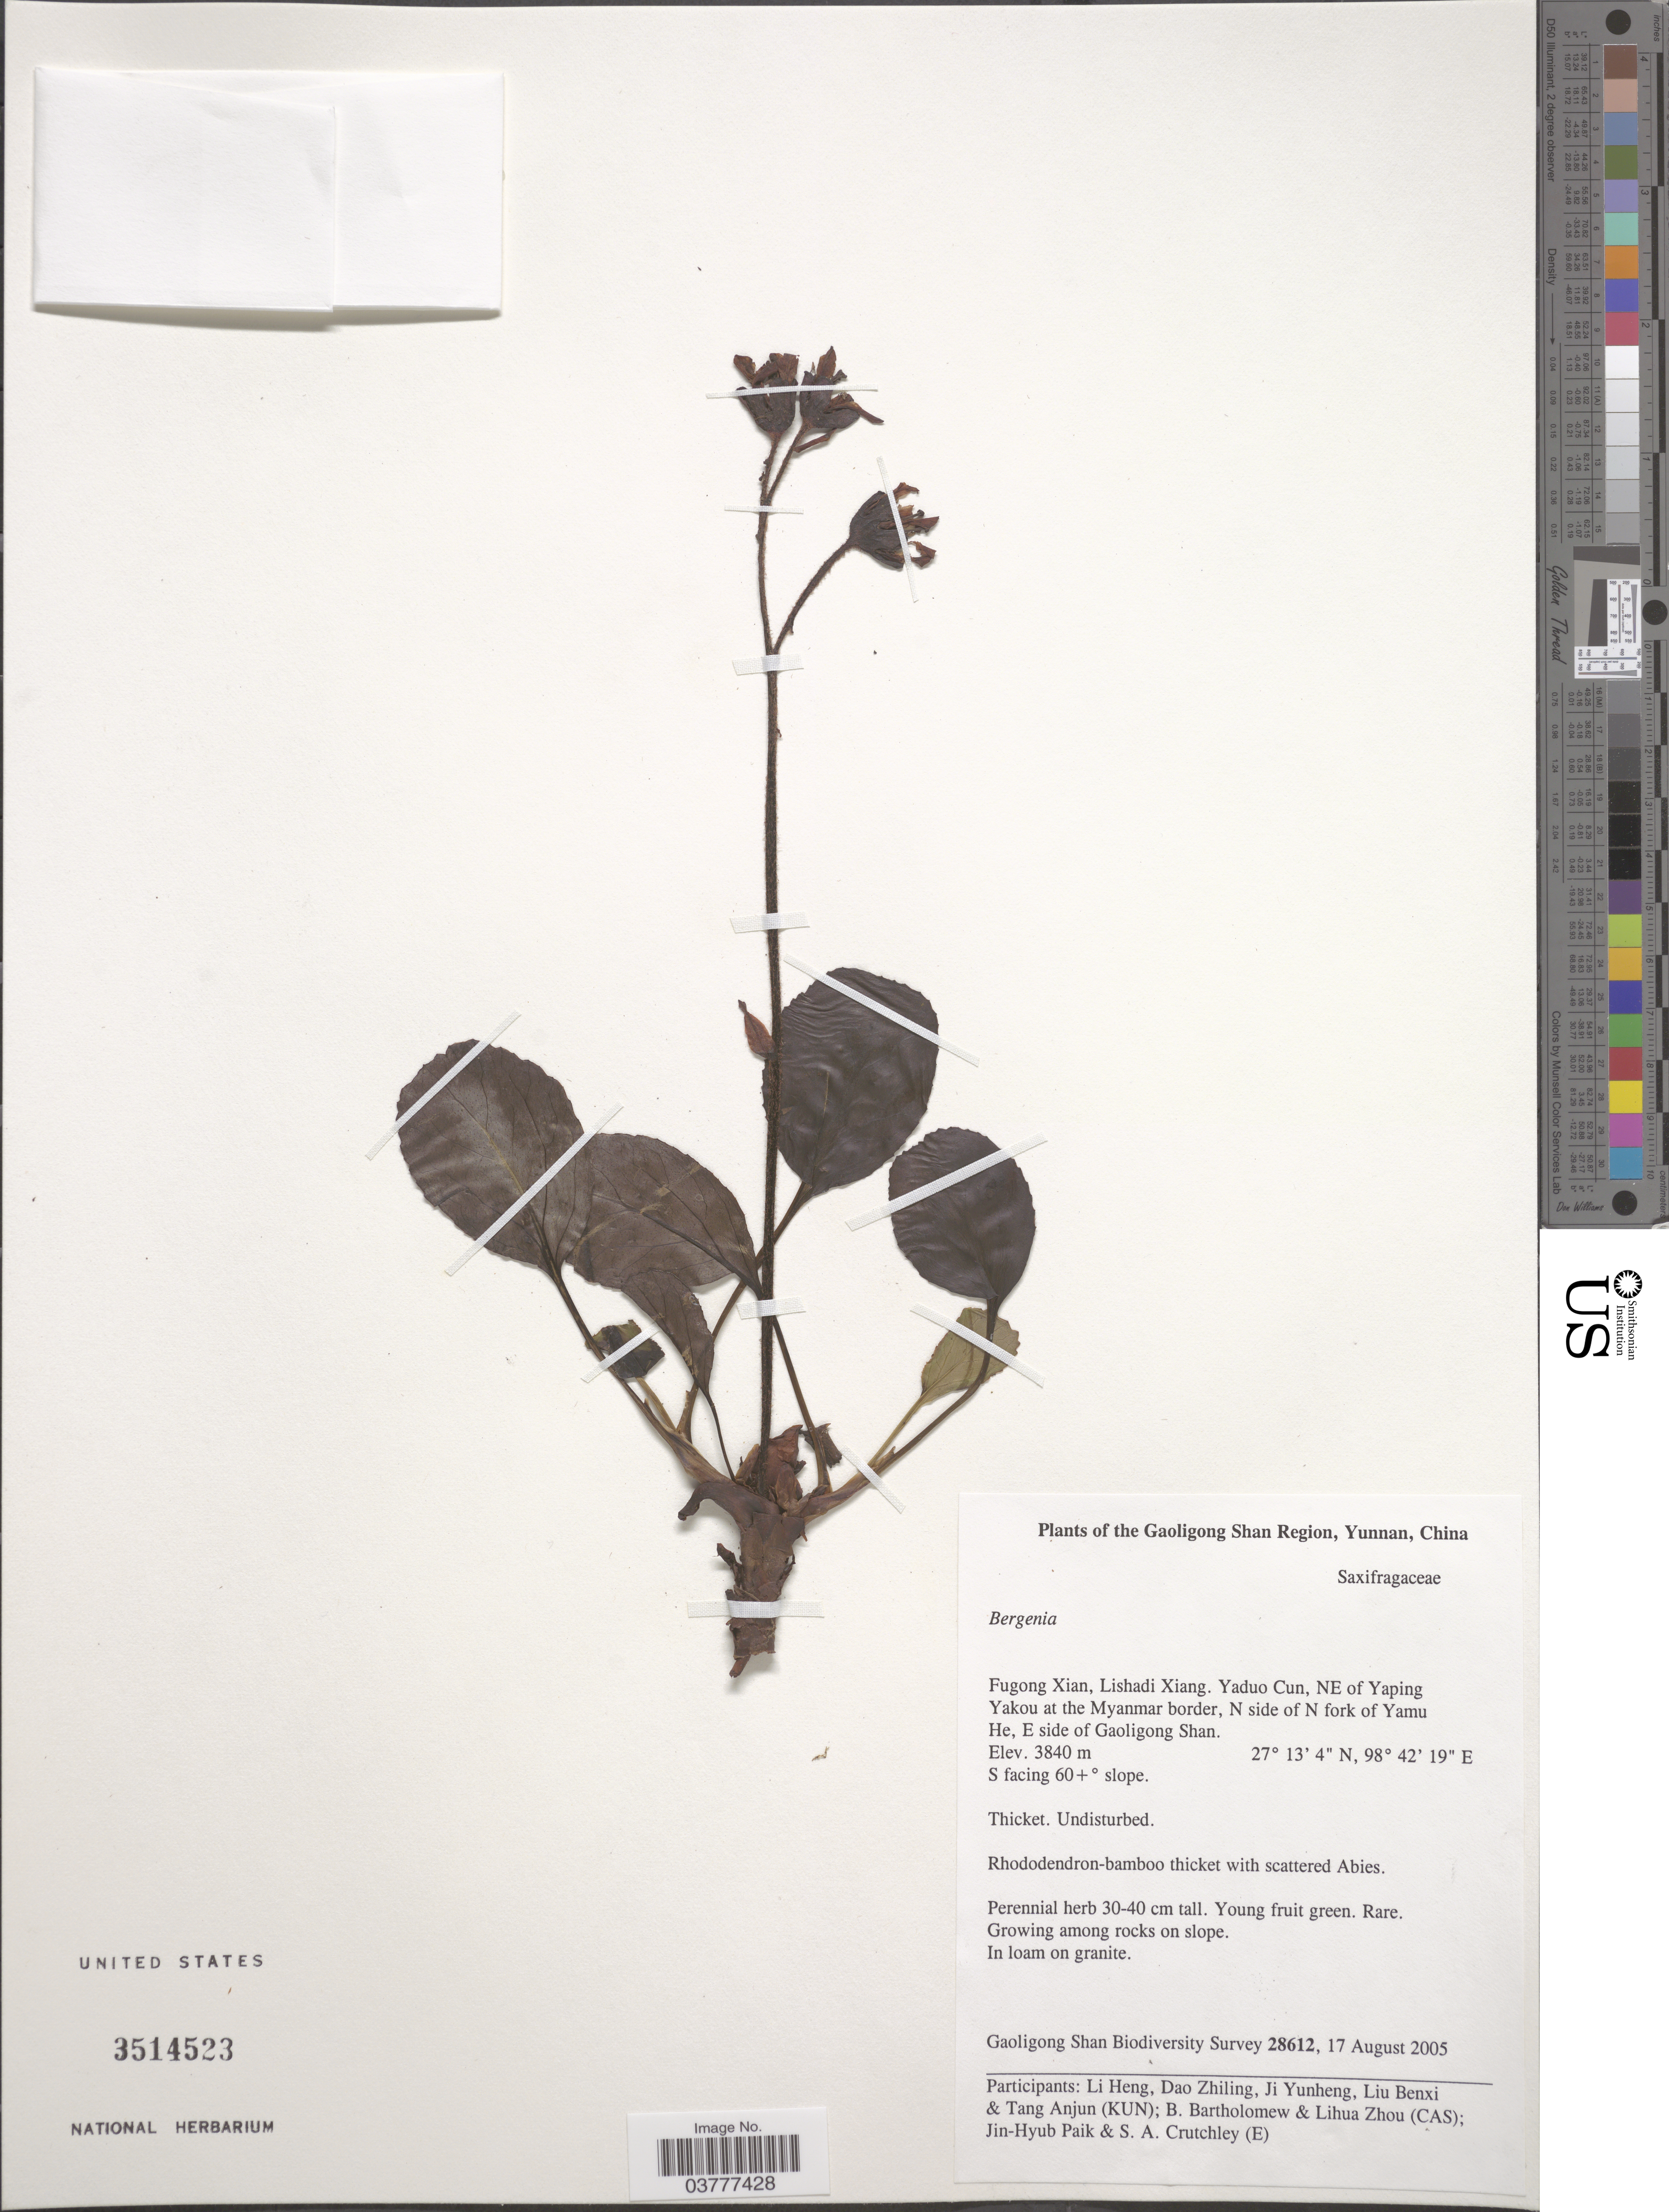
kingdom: Plantae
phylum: Tracheophyta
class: Magnoliopsida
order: Saxifragales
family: Saxifragaceae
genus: Bergenia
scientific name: Bergenia sp.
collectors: L. Heng, D. Zhiling, J. Yunheng, L. Benxi & et al.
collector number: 28612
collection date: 2005-08-17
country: China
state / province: Yunnan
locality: The Gaoligong Shan Region. Fugong Xian, Lishadi Xiang. Yaduo Cun, NE of Yaping Yakou at the Myanmar border, N side of N fork of Yamu He, E side of Gaoligong Shan.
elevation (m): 3840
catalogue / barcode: US 3514523